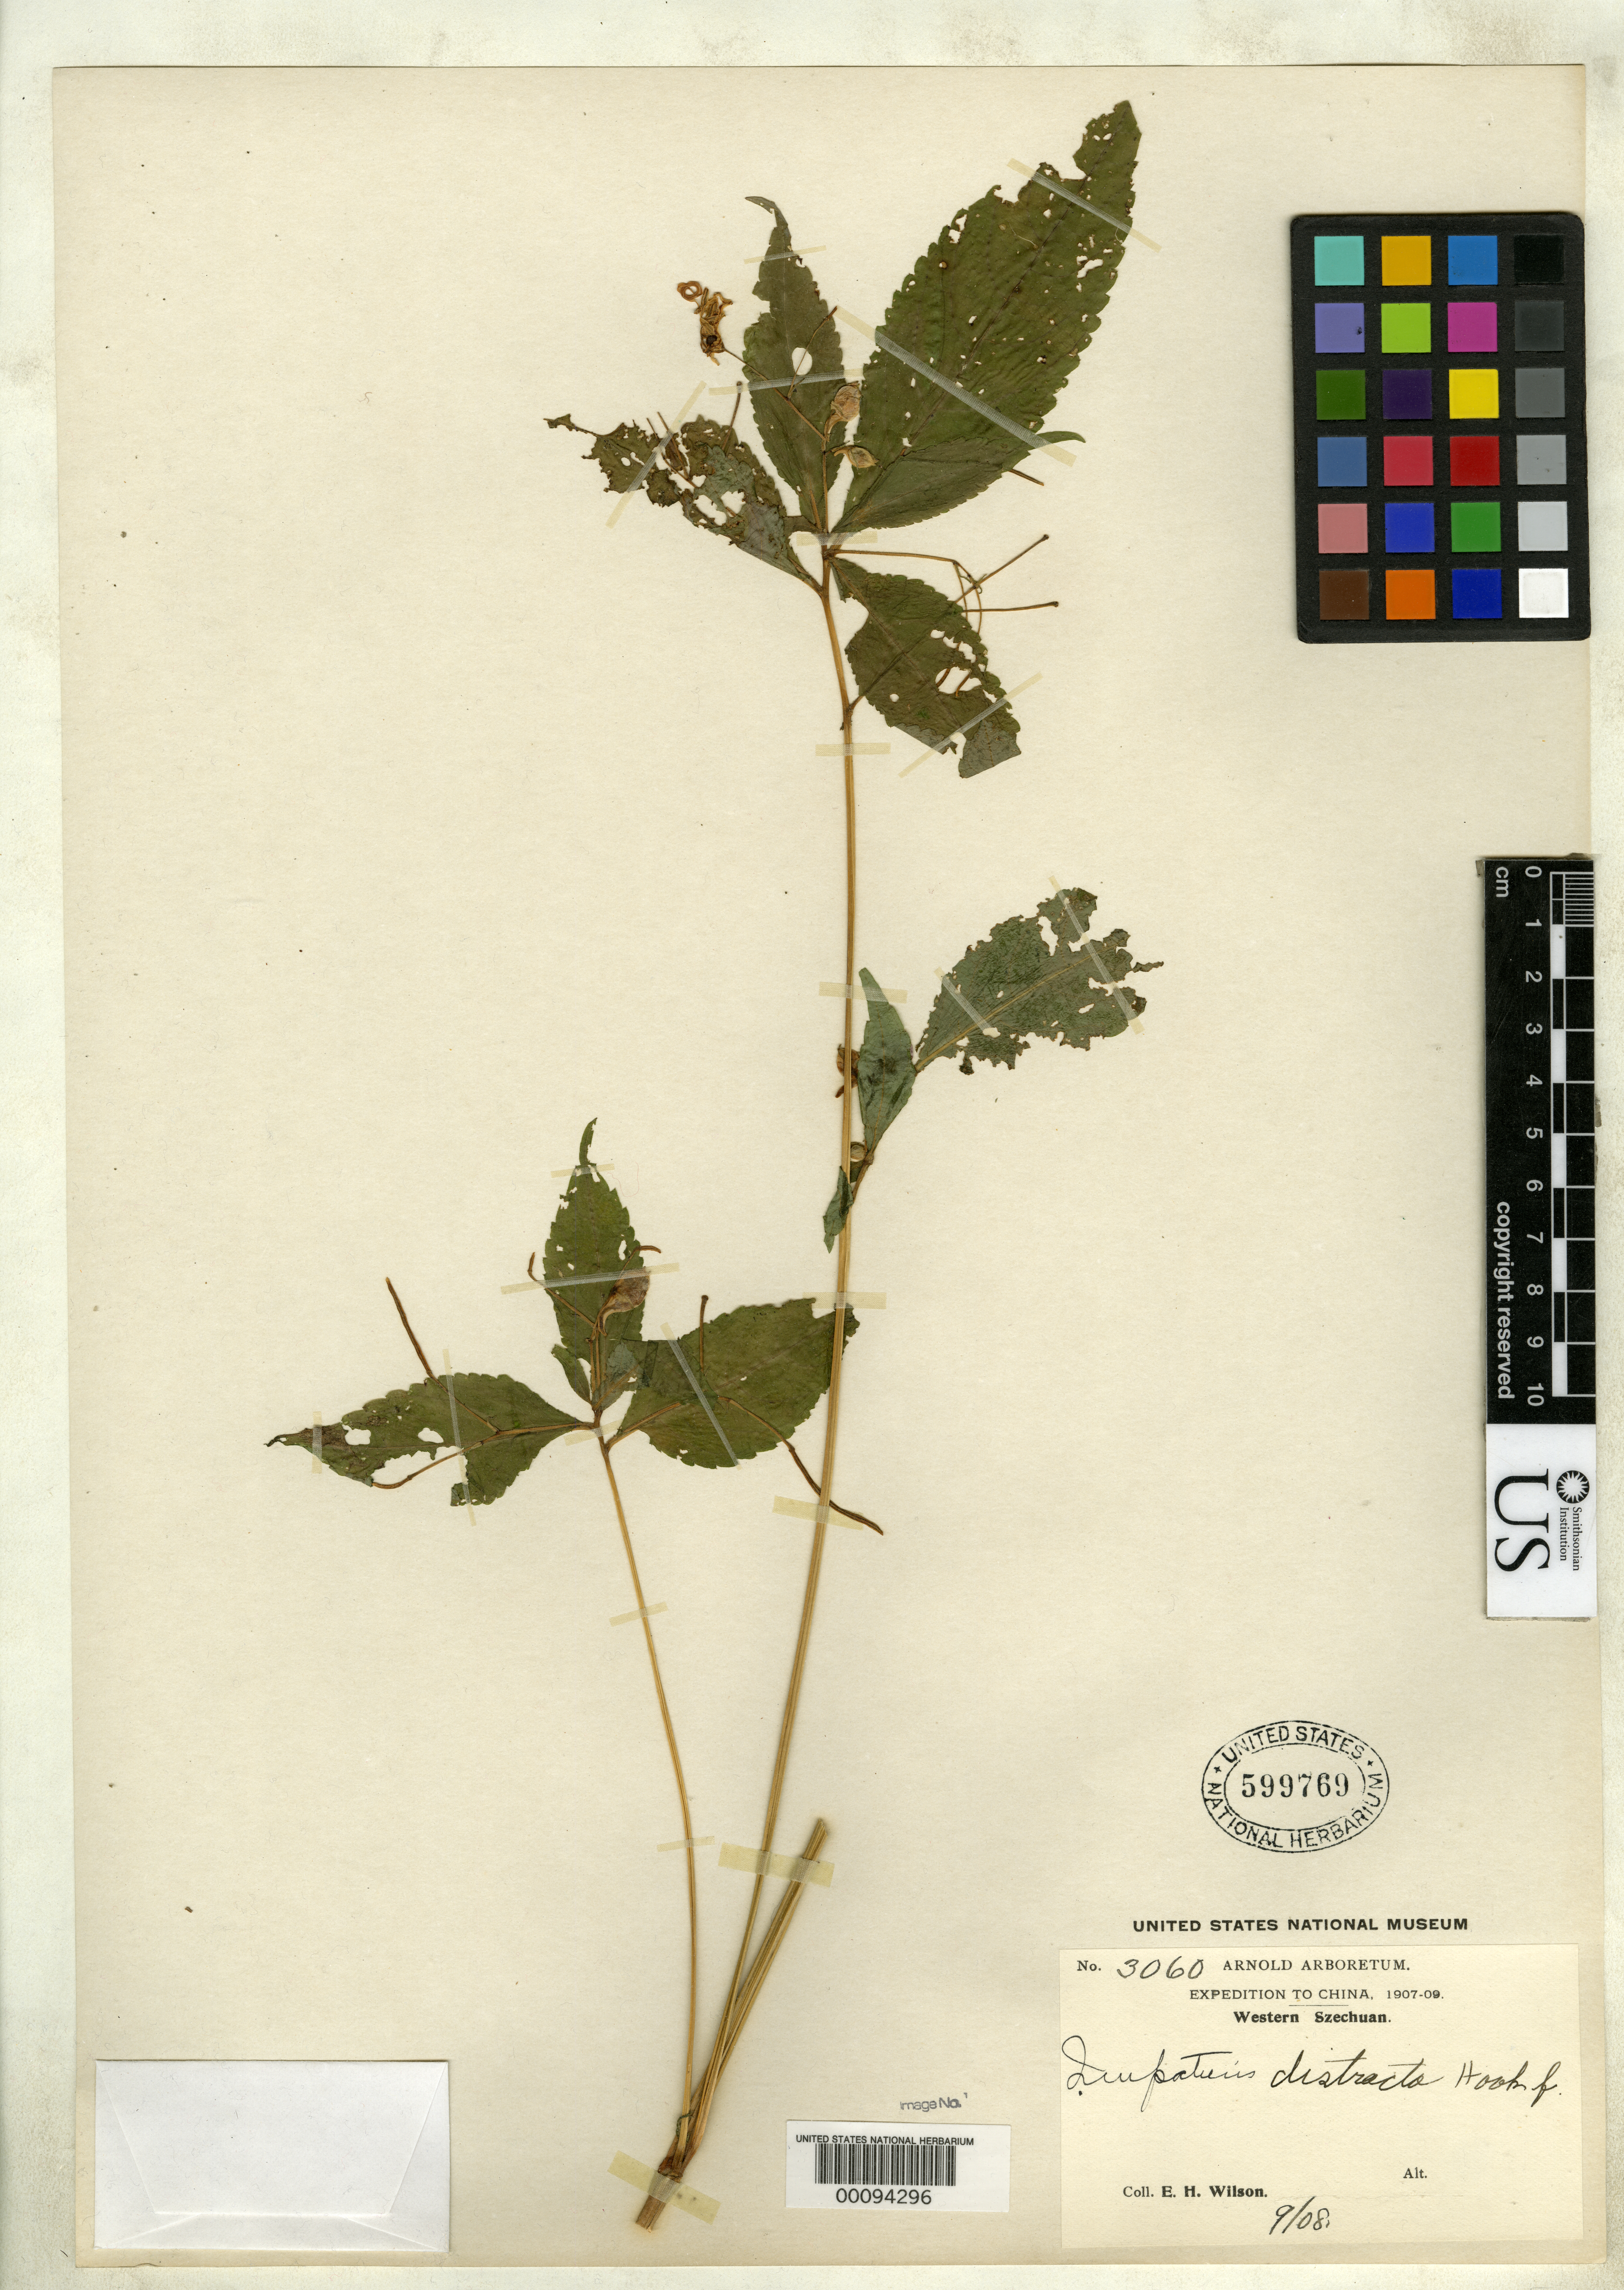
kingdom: Plantae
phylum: Tracheophyta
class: Magnoliopsida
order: Ericales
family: Balsaminaceae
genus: Impatiens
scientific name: Impatiens distracta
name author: Hook. f.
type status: Type Collection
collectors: E. H. Wilson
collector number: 3060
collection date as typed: Sep 1908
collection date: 1908-09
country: China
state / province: Sichuan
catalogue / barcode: US 599769